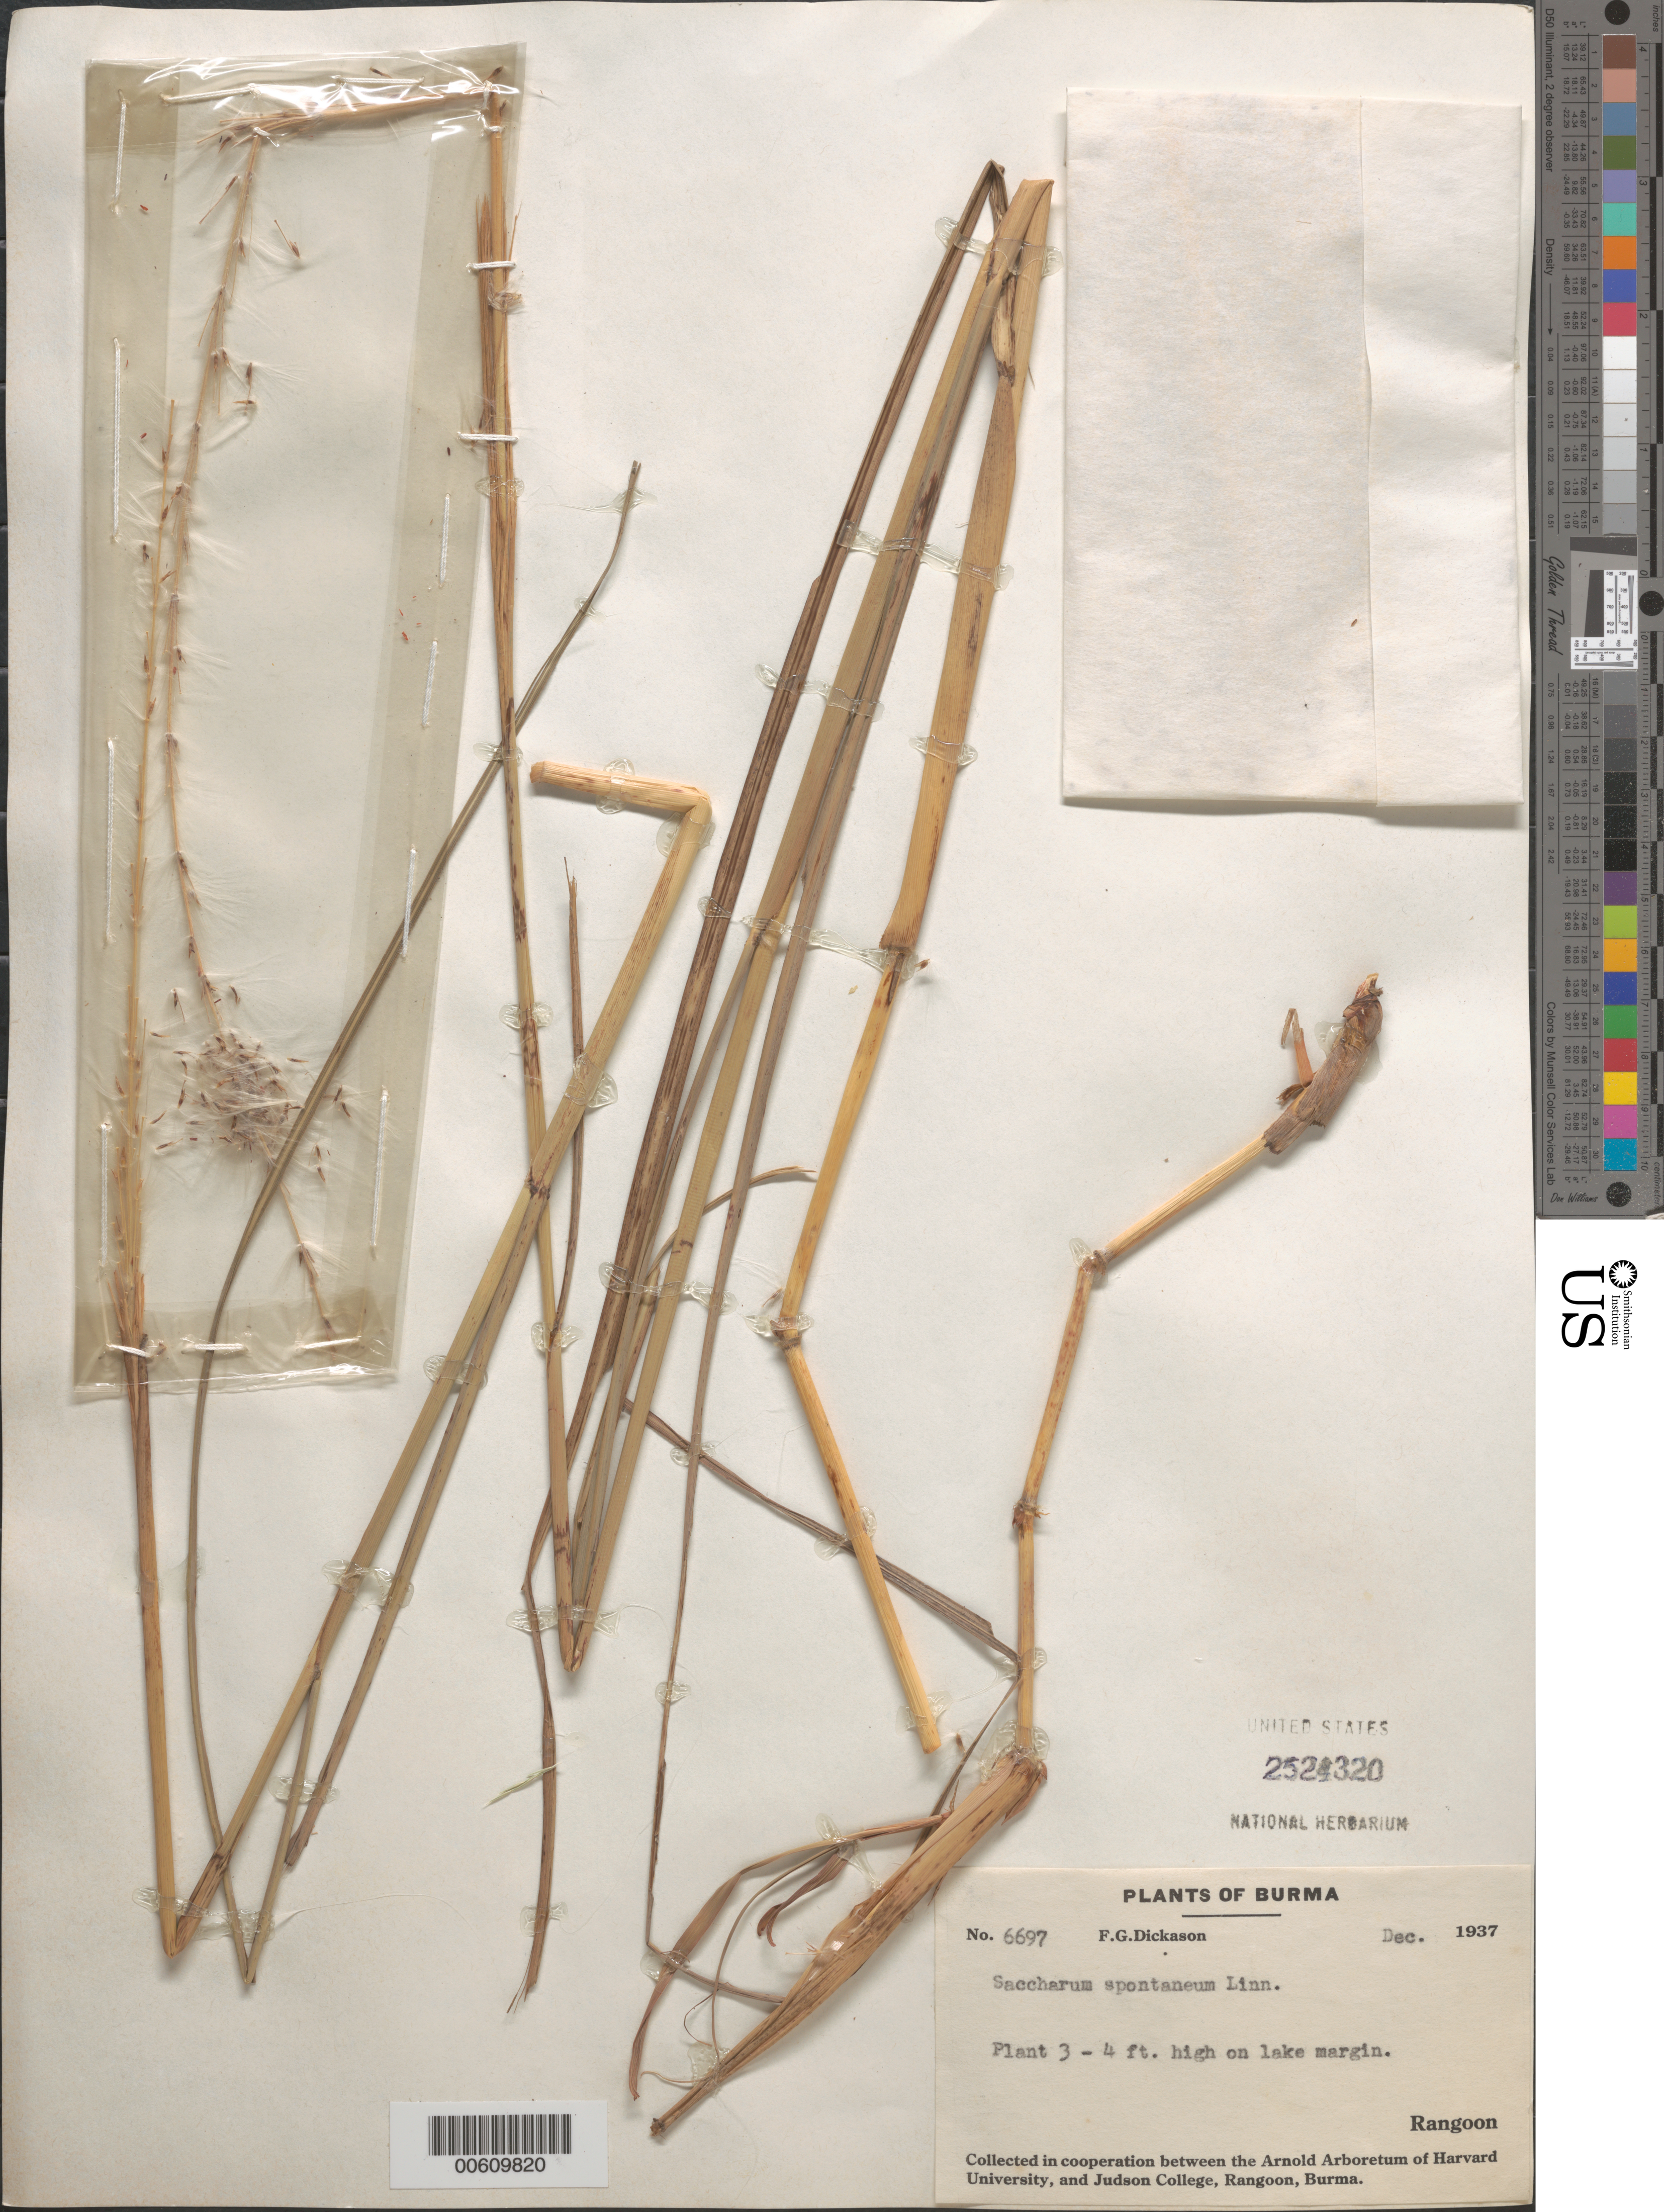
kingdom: Plantae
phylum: Tracheophyta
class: Liliopsida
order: Poales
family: Poaceae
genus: Saccharum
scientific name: Saccharum spontaneum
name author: L.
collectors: F. Dickason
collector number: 6697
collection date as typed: Dec 1937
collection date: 1937-12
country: Myanmar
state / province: Yangon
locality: Ragoon, lake margin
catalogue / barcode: US 2524320